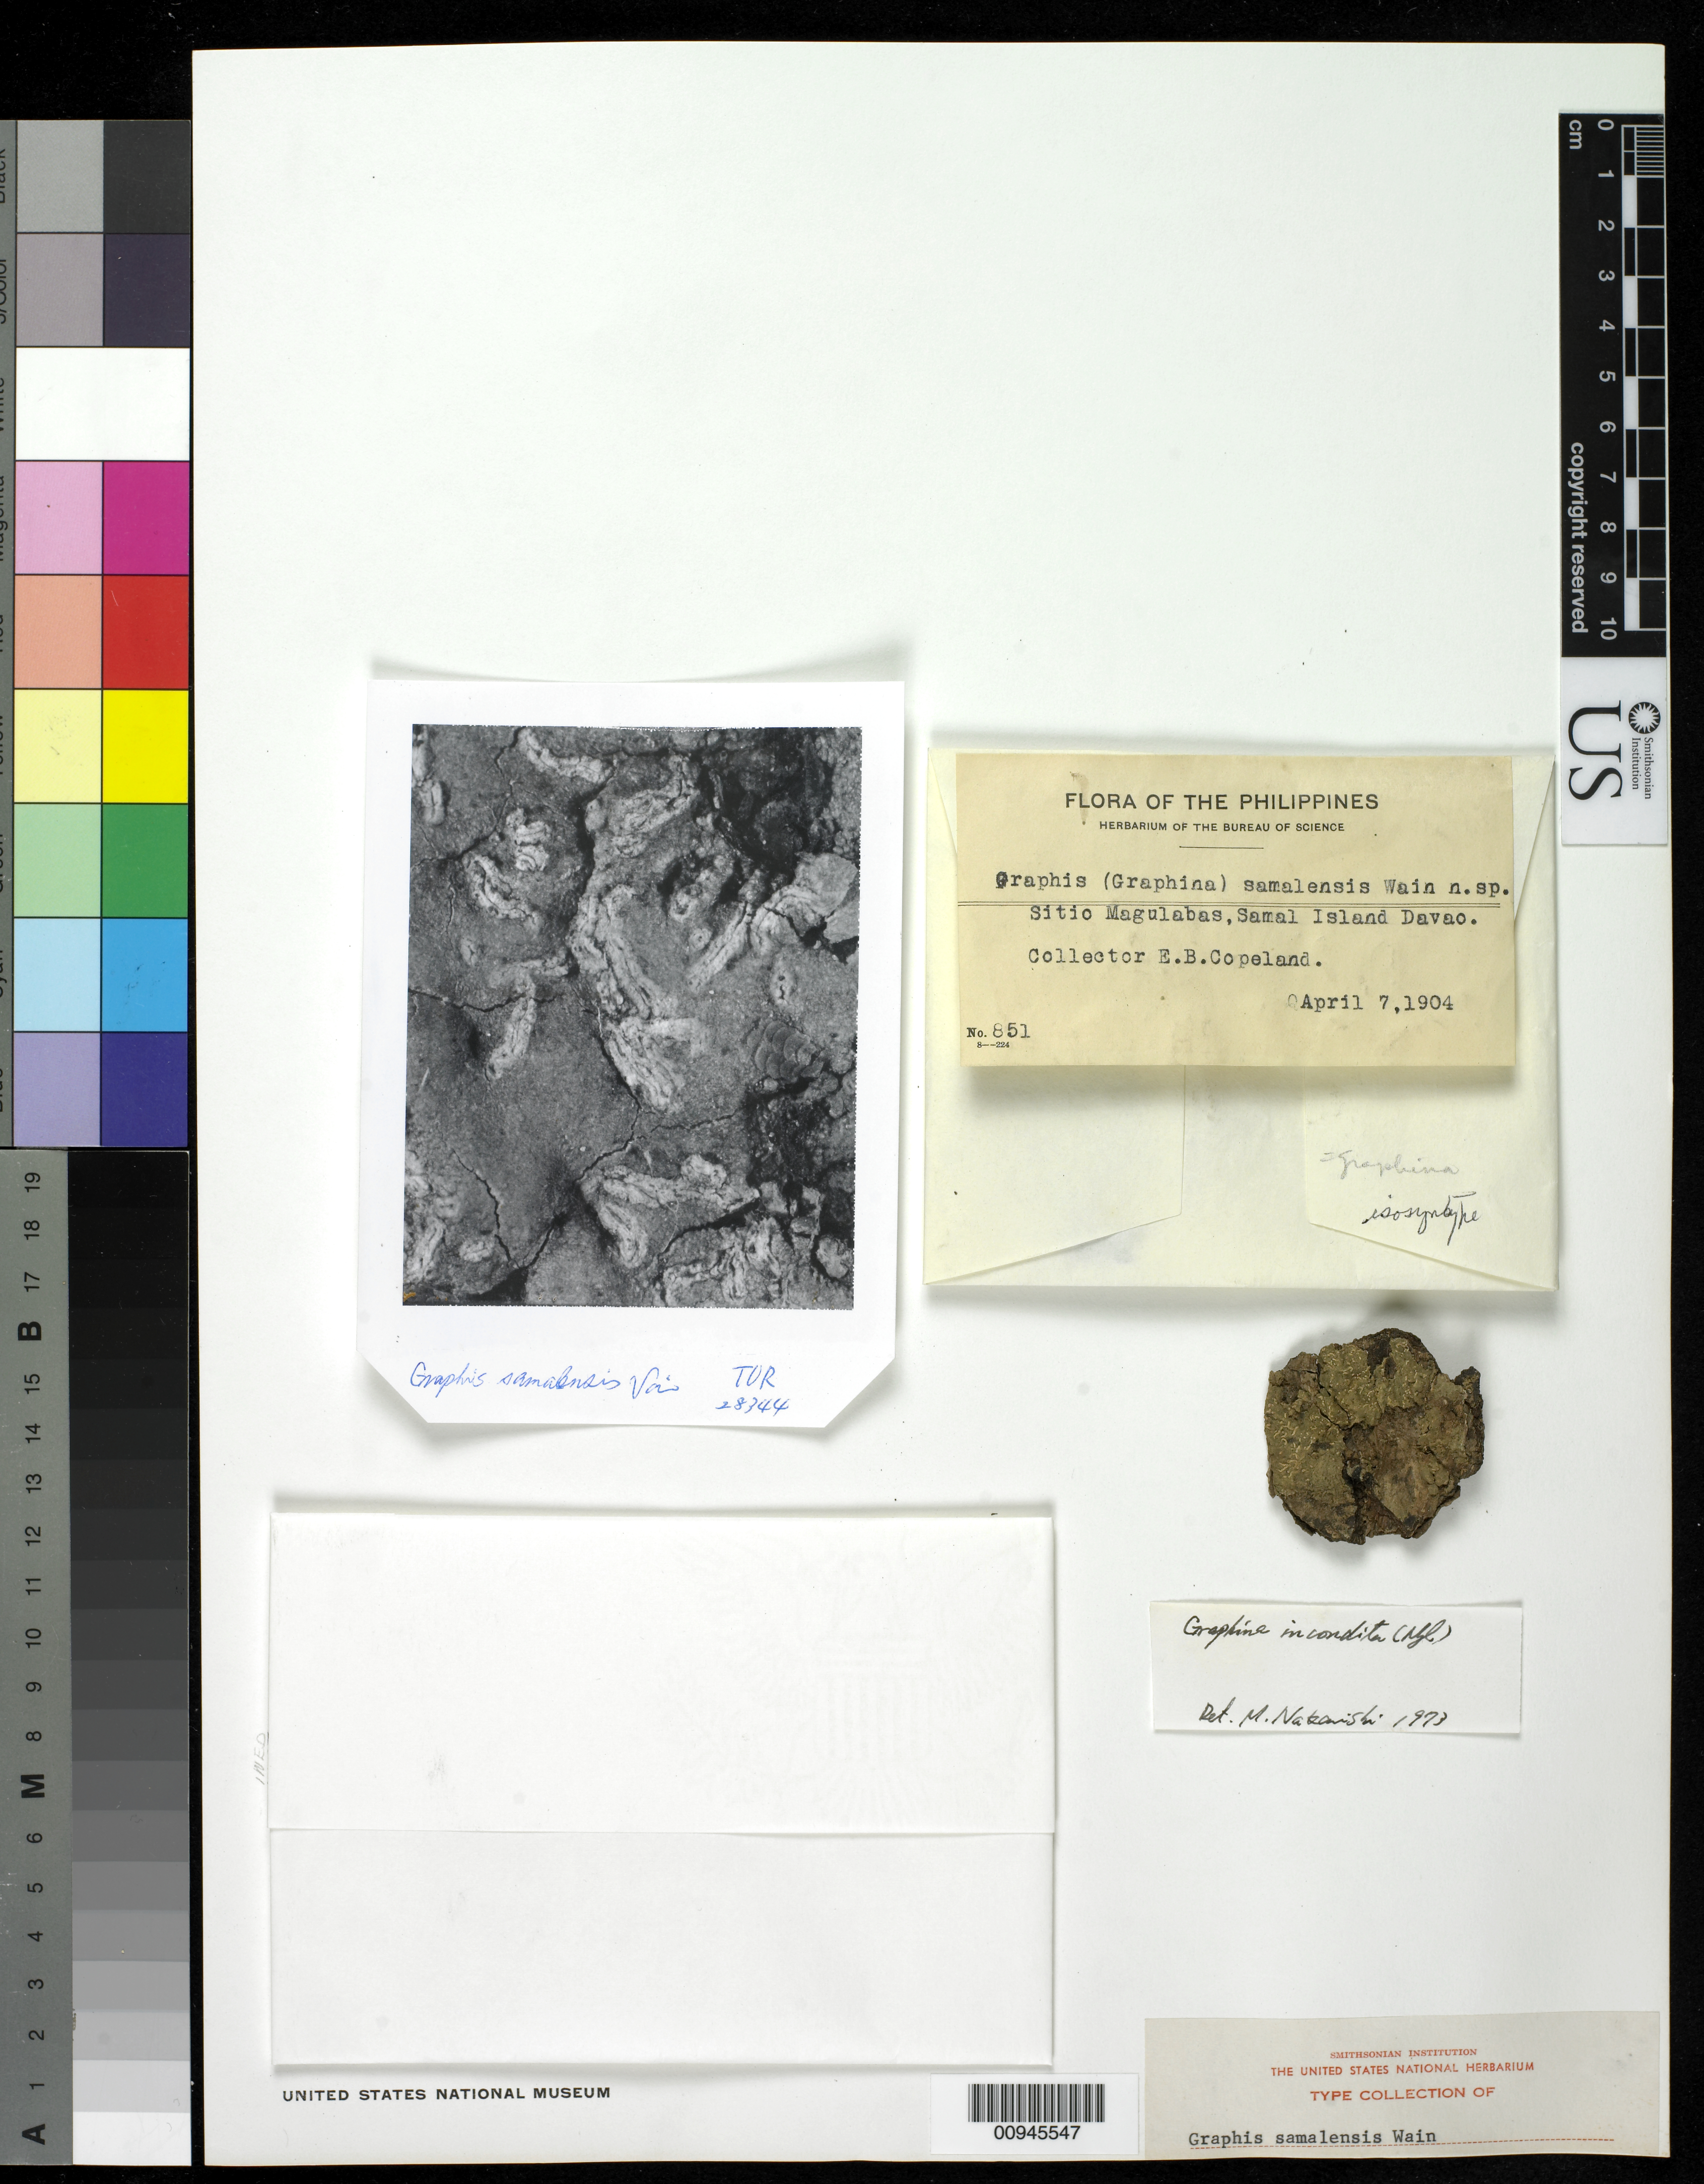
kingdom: Fungi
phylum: Ascomycota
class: Lecanoromycetes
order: Ostropales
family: Graphidaceae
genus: Graphis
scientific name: Graphis samalensis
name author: Vain.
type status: Isosyntype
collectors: E. B. Copeland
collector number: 851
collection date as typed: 07 Apr 1904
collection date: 1904-04-07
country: Philippines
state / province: Davao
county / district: Davao del Norte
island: Mindanao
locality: Sitio Magulabas, Samal Isl.